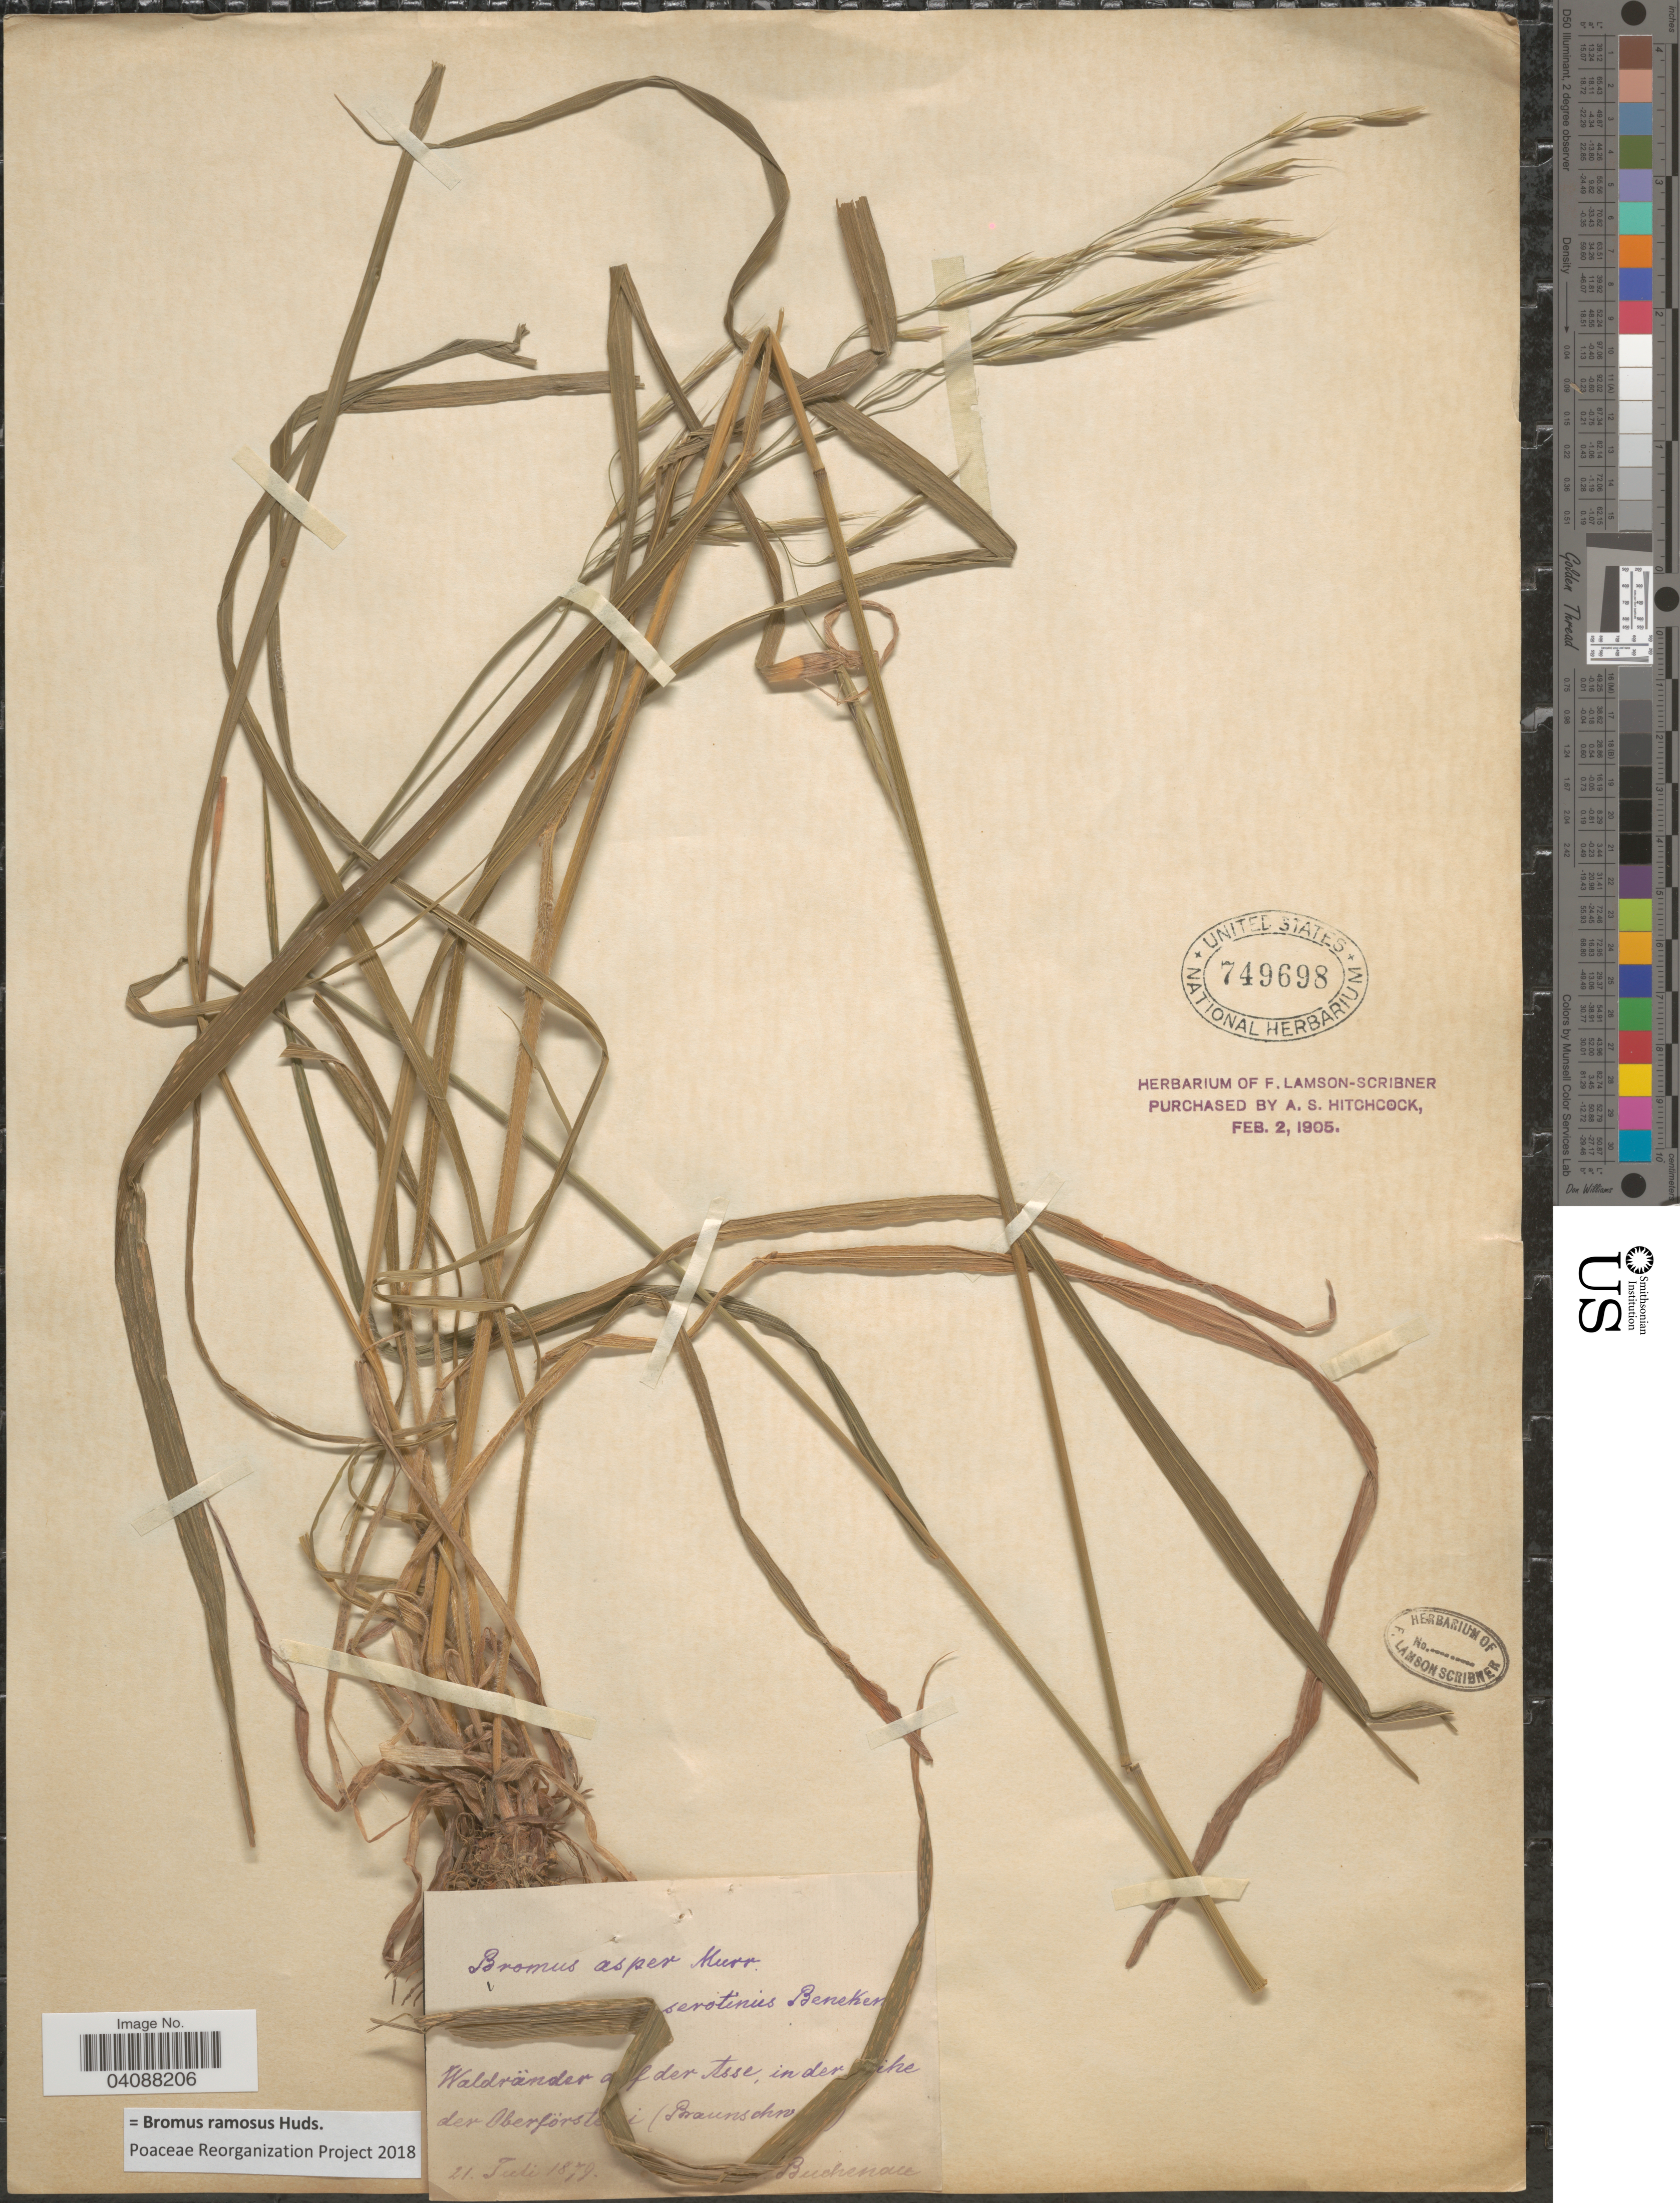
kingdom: Plantae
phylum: Tracheophyta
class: Liliopsida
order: Poales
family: Poaceae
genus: Bromus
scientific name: Bromus ramosus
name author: Huds.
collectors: Buchenau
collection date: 1879-07-21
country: Germany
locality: Waldränder a[illegible text]f der Asse, in der [illegible text]ihe der Oberförst[illegible text]i (Braunschn[illegible text]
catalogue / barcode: US 749698